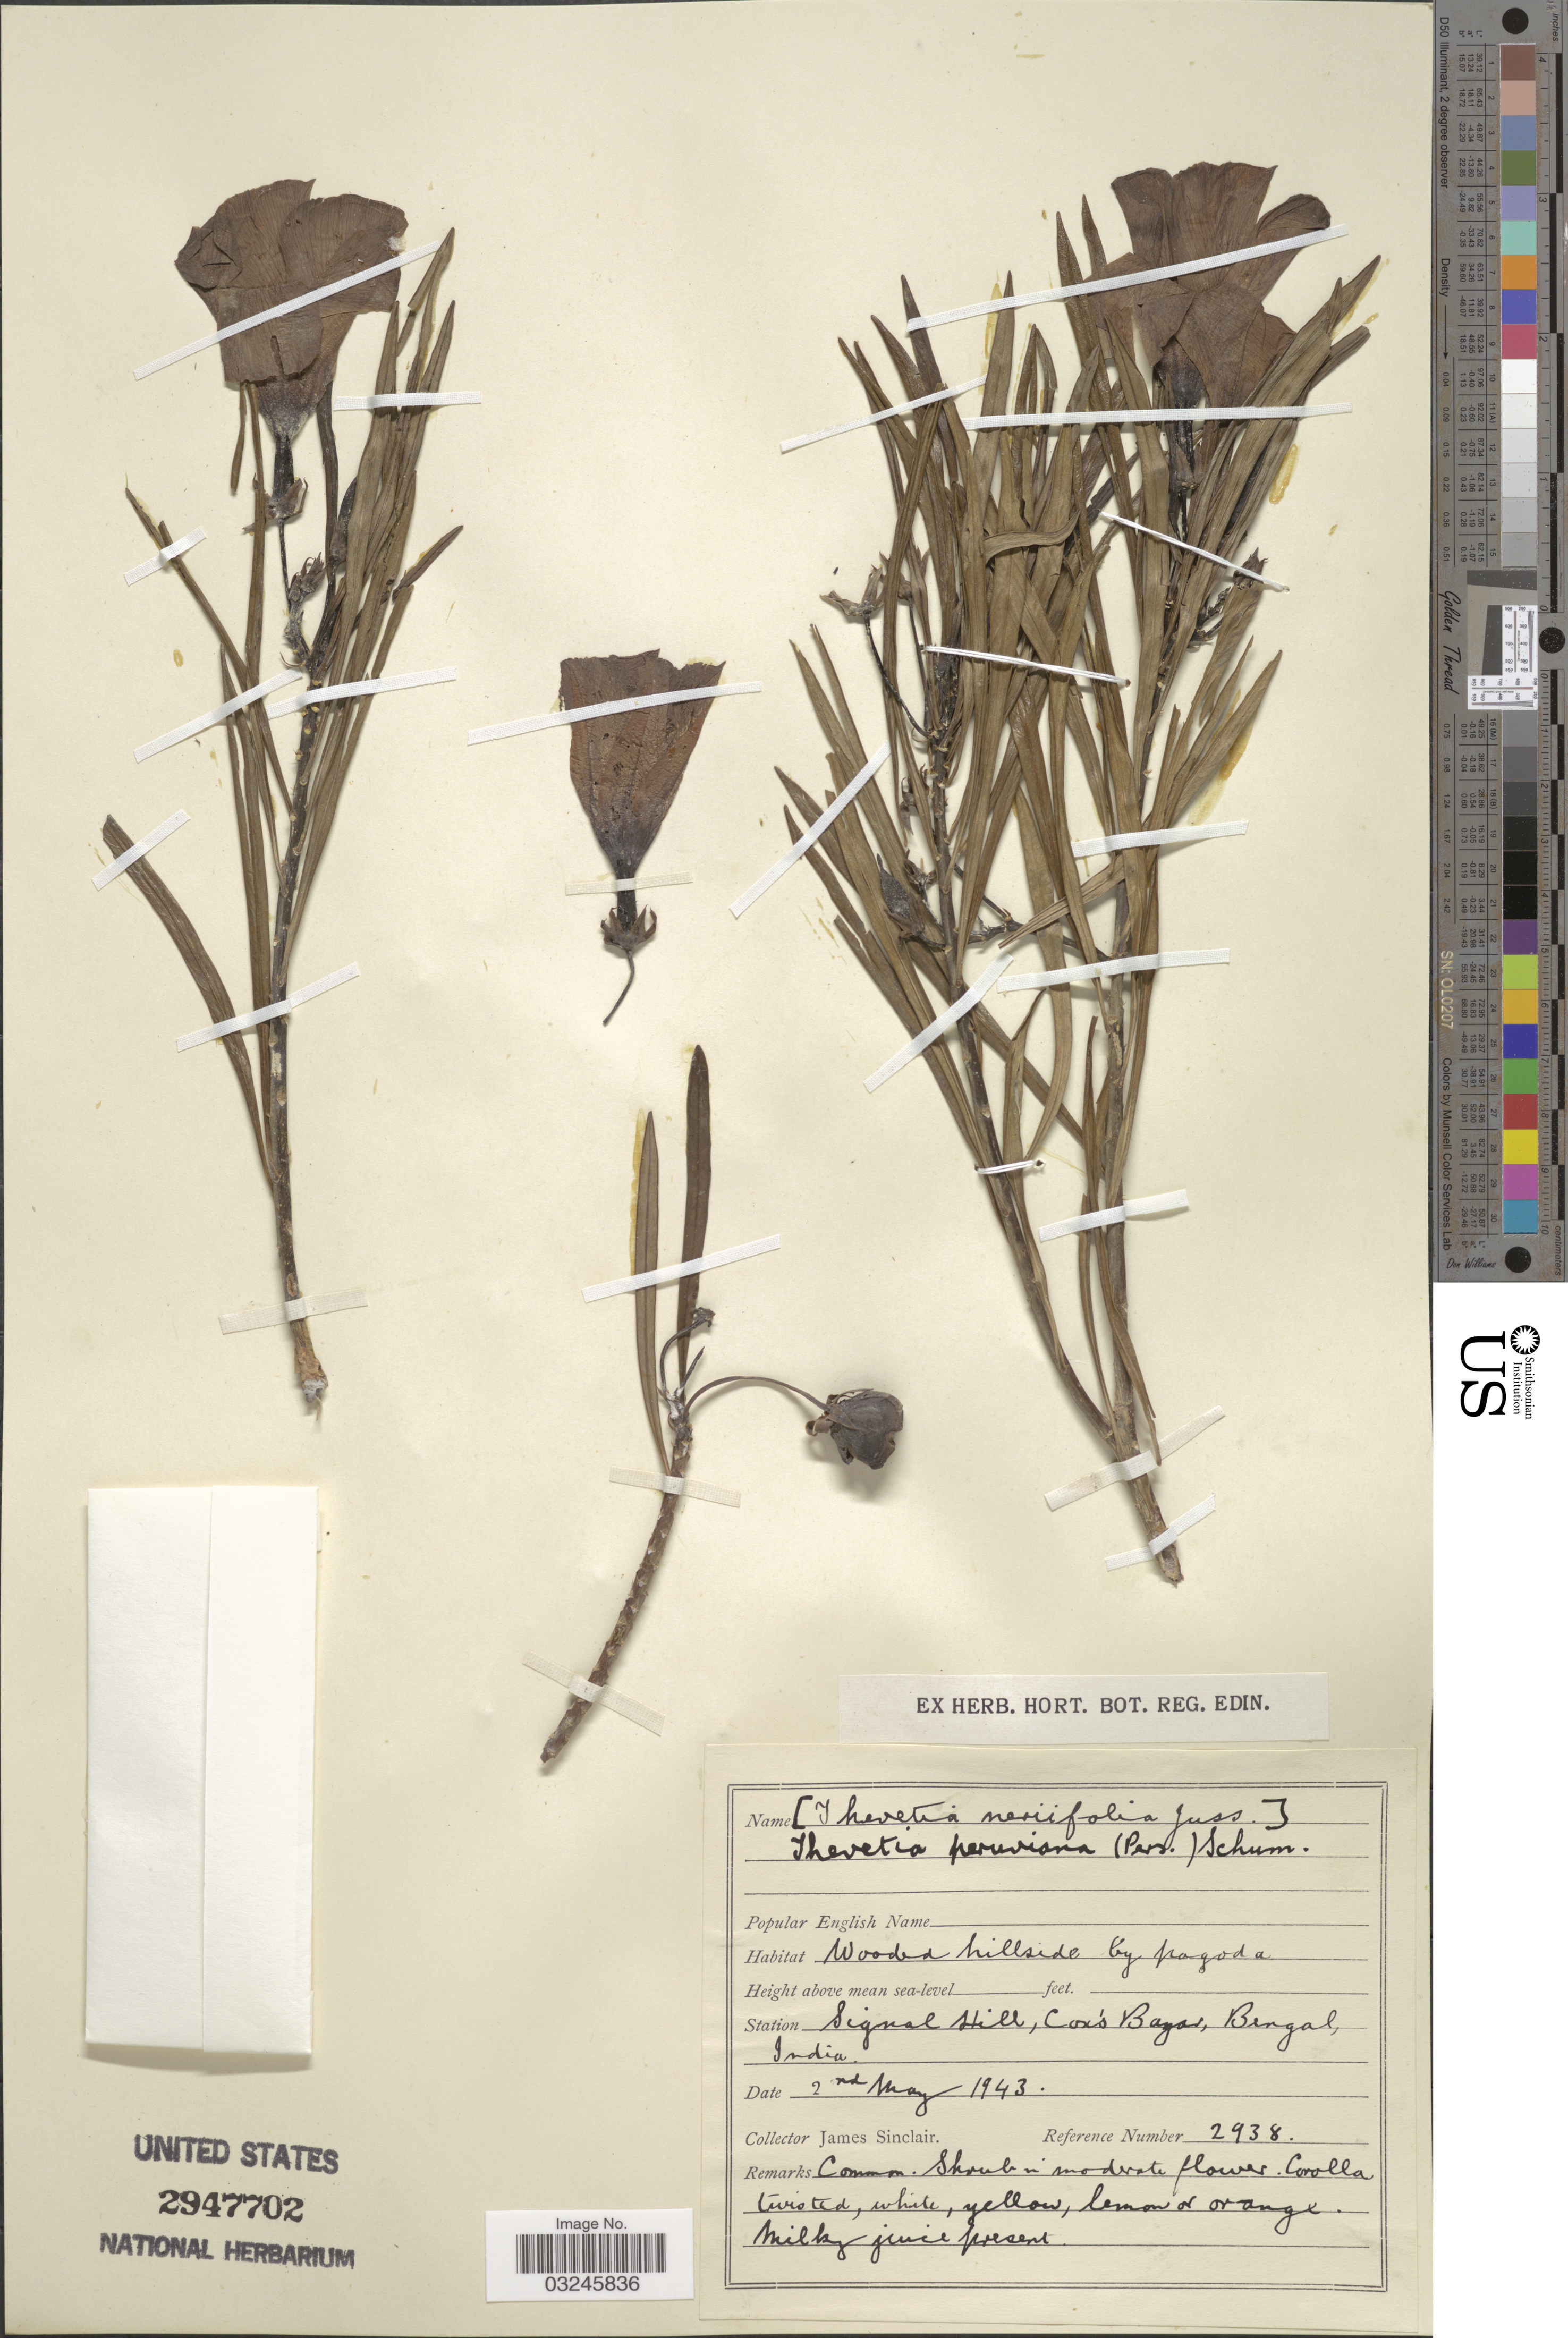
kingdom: Plantae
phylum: Tracheophyta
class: Magnoliopsida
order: Gentianales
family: Apocynaceae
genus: Thevetia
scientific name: Thevetia peruviana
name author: (Pers.) K. Schum.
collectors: J. Sinclair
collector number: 2938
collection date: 1943-05-02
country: Bangladesh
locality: Station Signal Hill, Cox's Bazar, Bengal.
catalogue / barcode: US 2947702